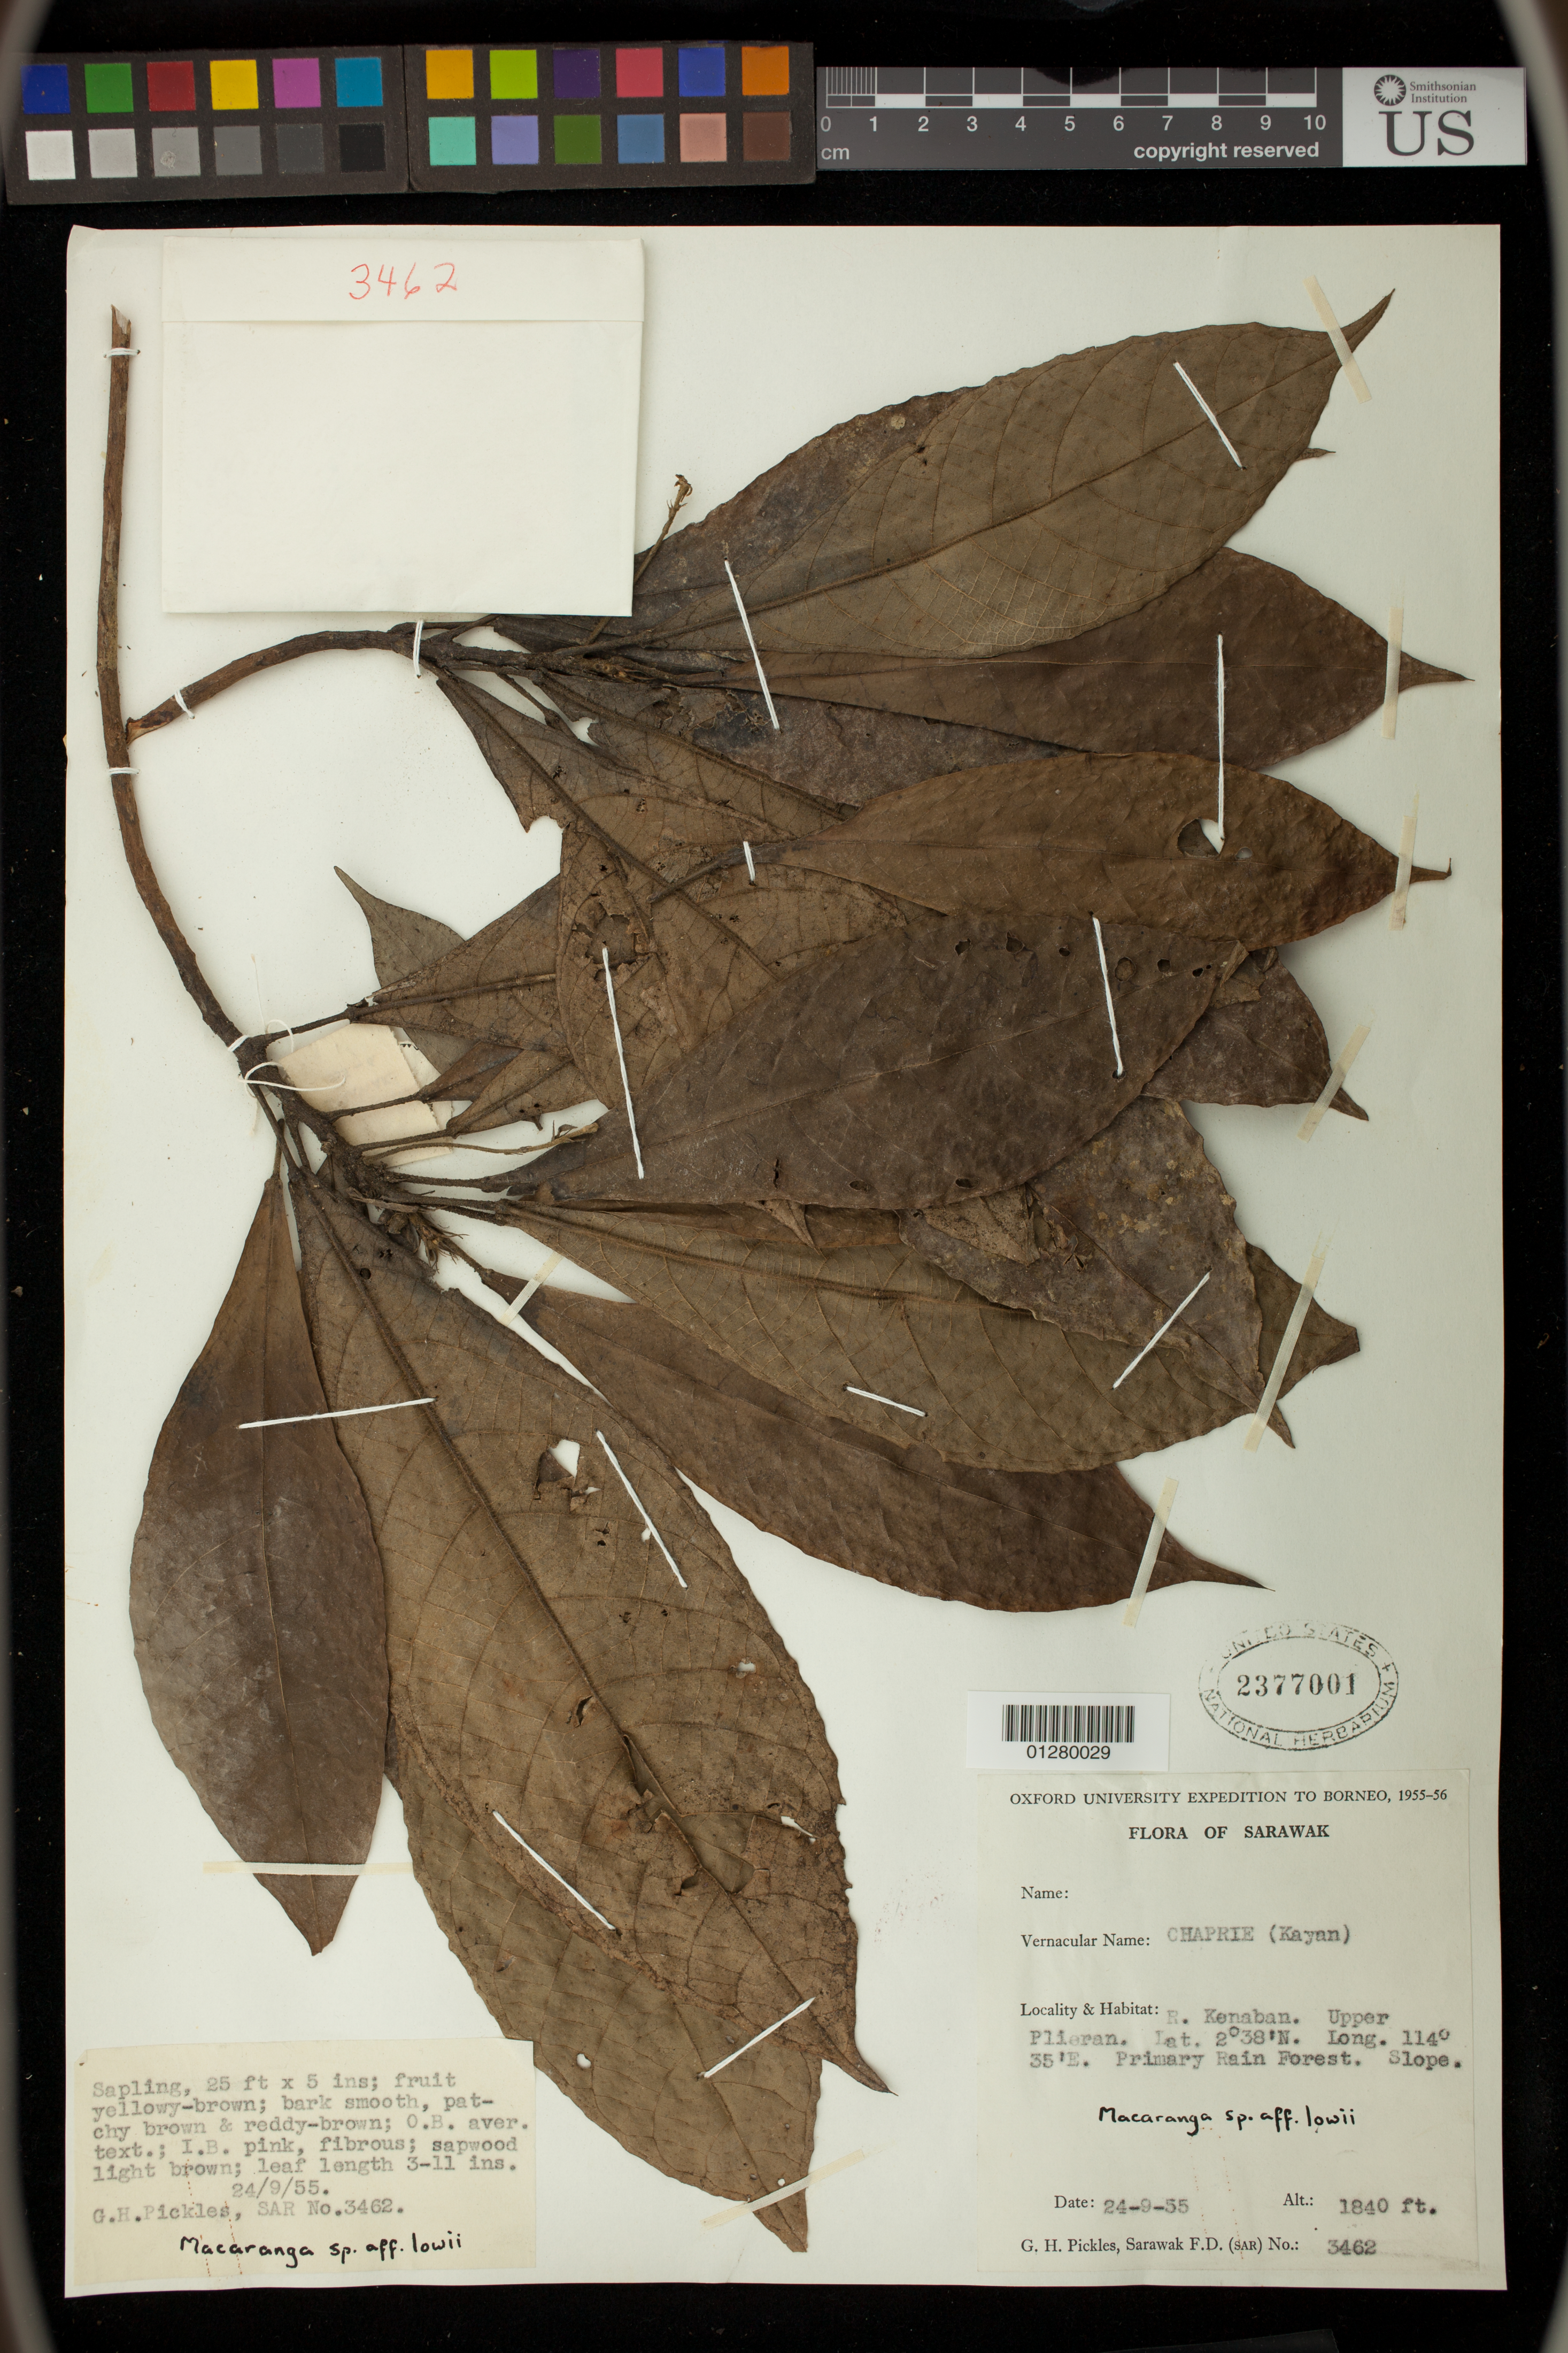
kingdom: Plantae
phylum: Tracheophyta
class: Magnoliopsida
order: Malpighiales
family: Euphorbiaceae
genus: Macaranga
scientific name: Macaranga lowii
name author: Hook. f.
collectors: G. Pickles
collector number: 3462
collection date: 1955-09-24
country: Malaysia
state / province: Sarawak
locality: R. Kenaban. Upper Plieren.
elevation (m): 561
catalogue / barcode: US 2377001